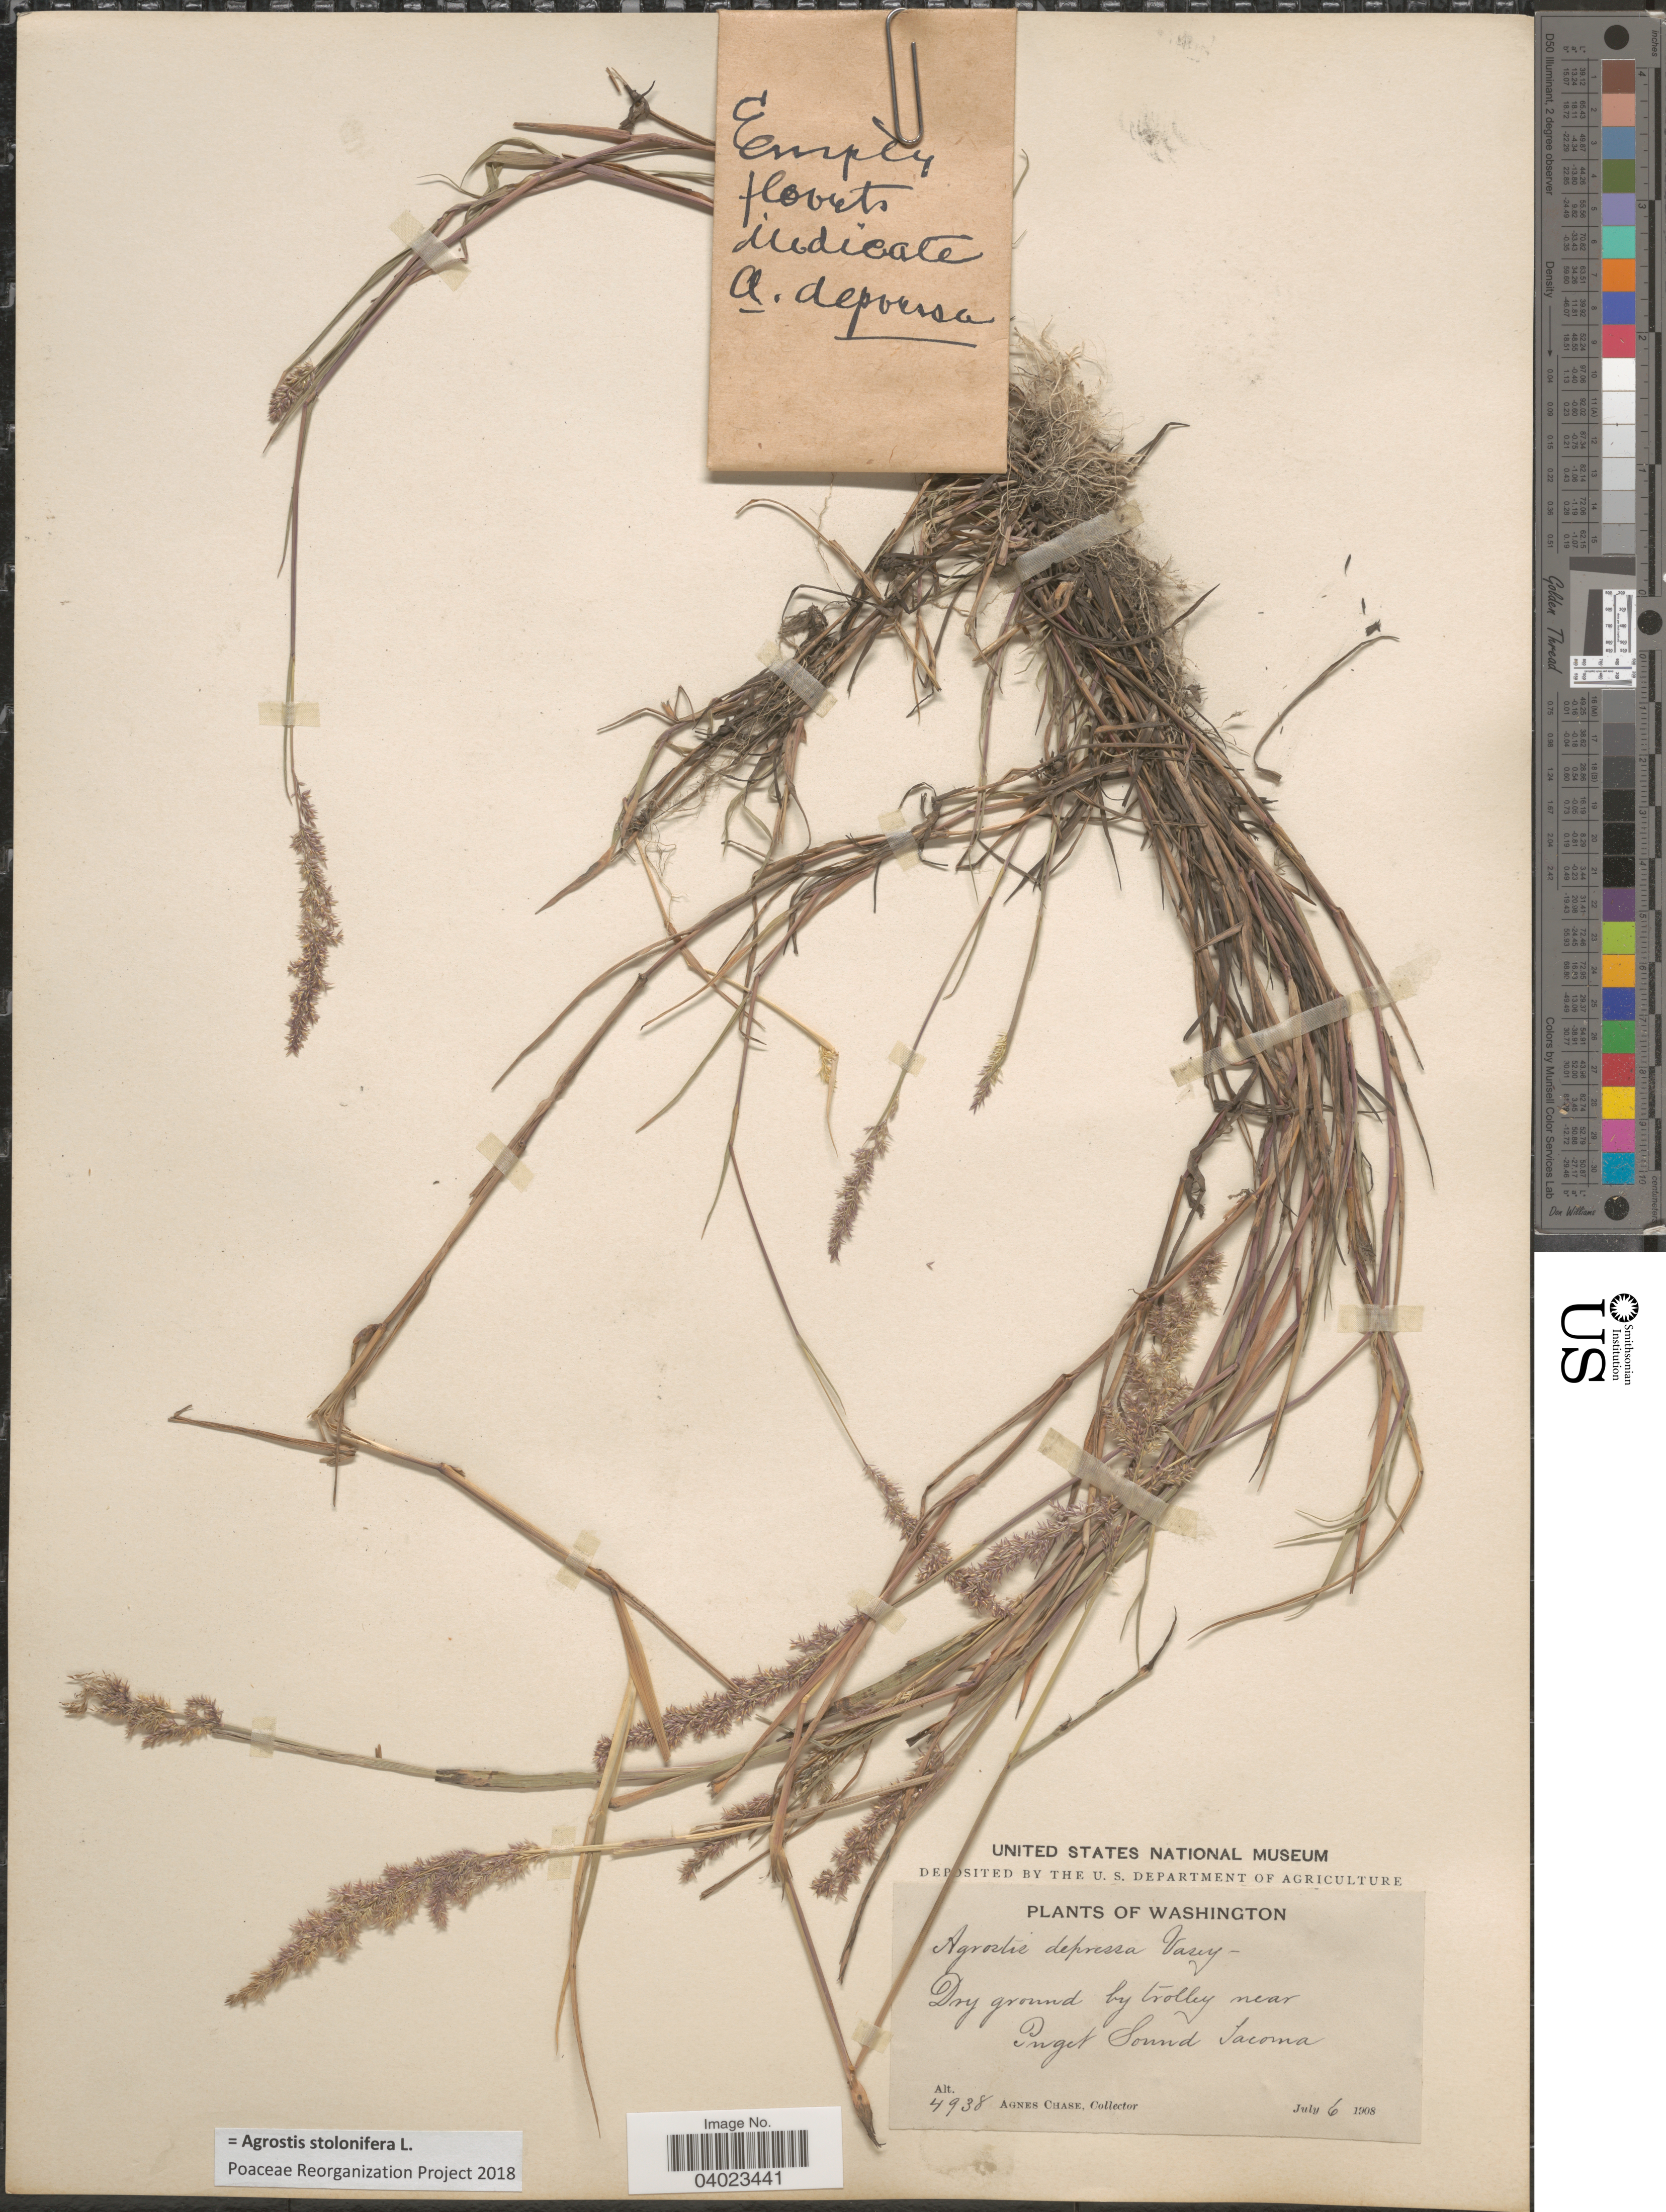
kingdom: Plantae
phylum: Tracheophyta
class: Liliopsida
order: Poales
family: Poaceae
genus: Agrostis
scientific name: Agrostis stolonifera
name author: L.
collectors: A. Chase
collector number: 4938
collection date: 1908-07-06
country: United States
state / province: Washington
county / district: King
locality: Dry ground by trolley near Puget Sound Tacoma.